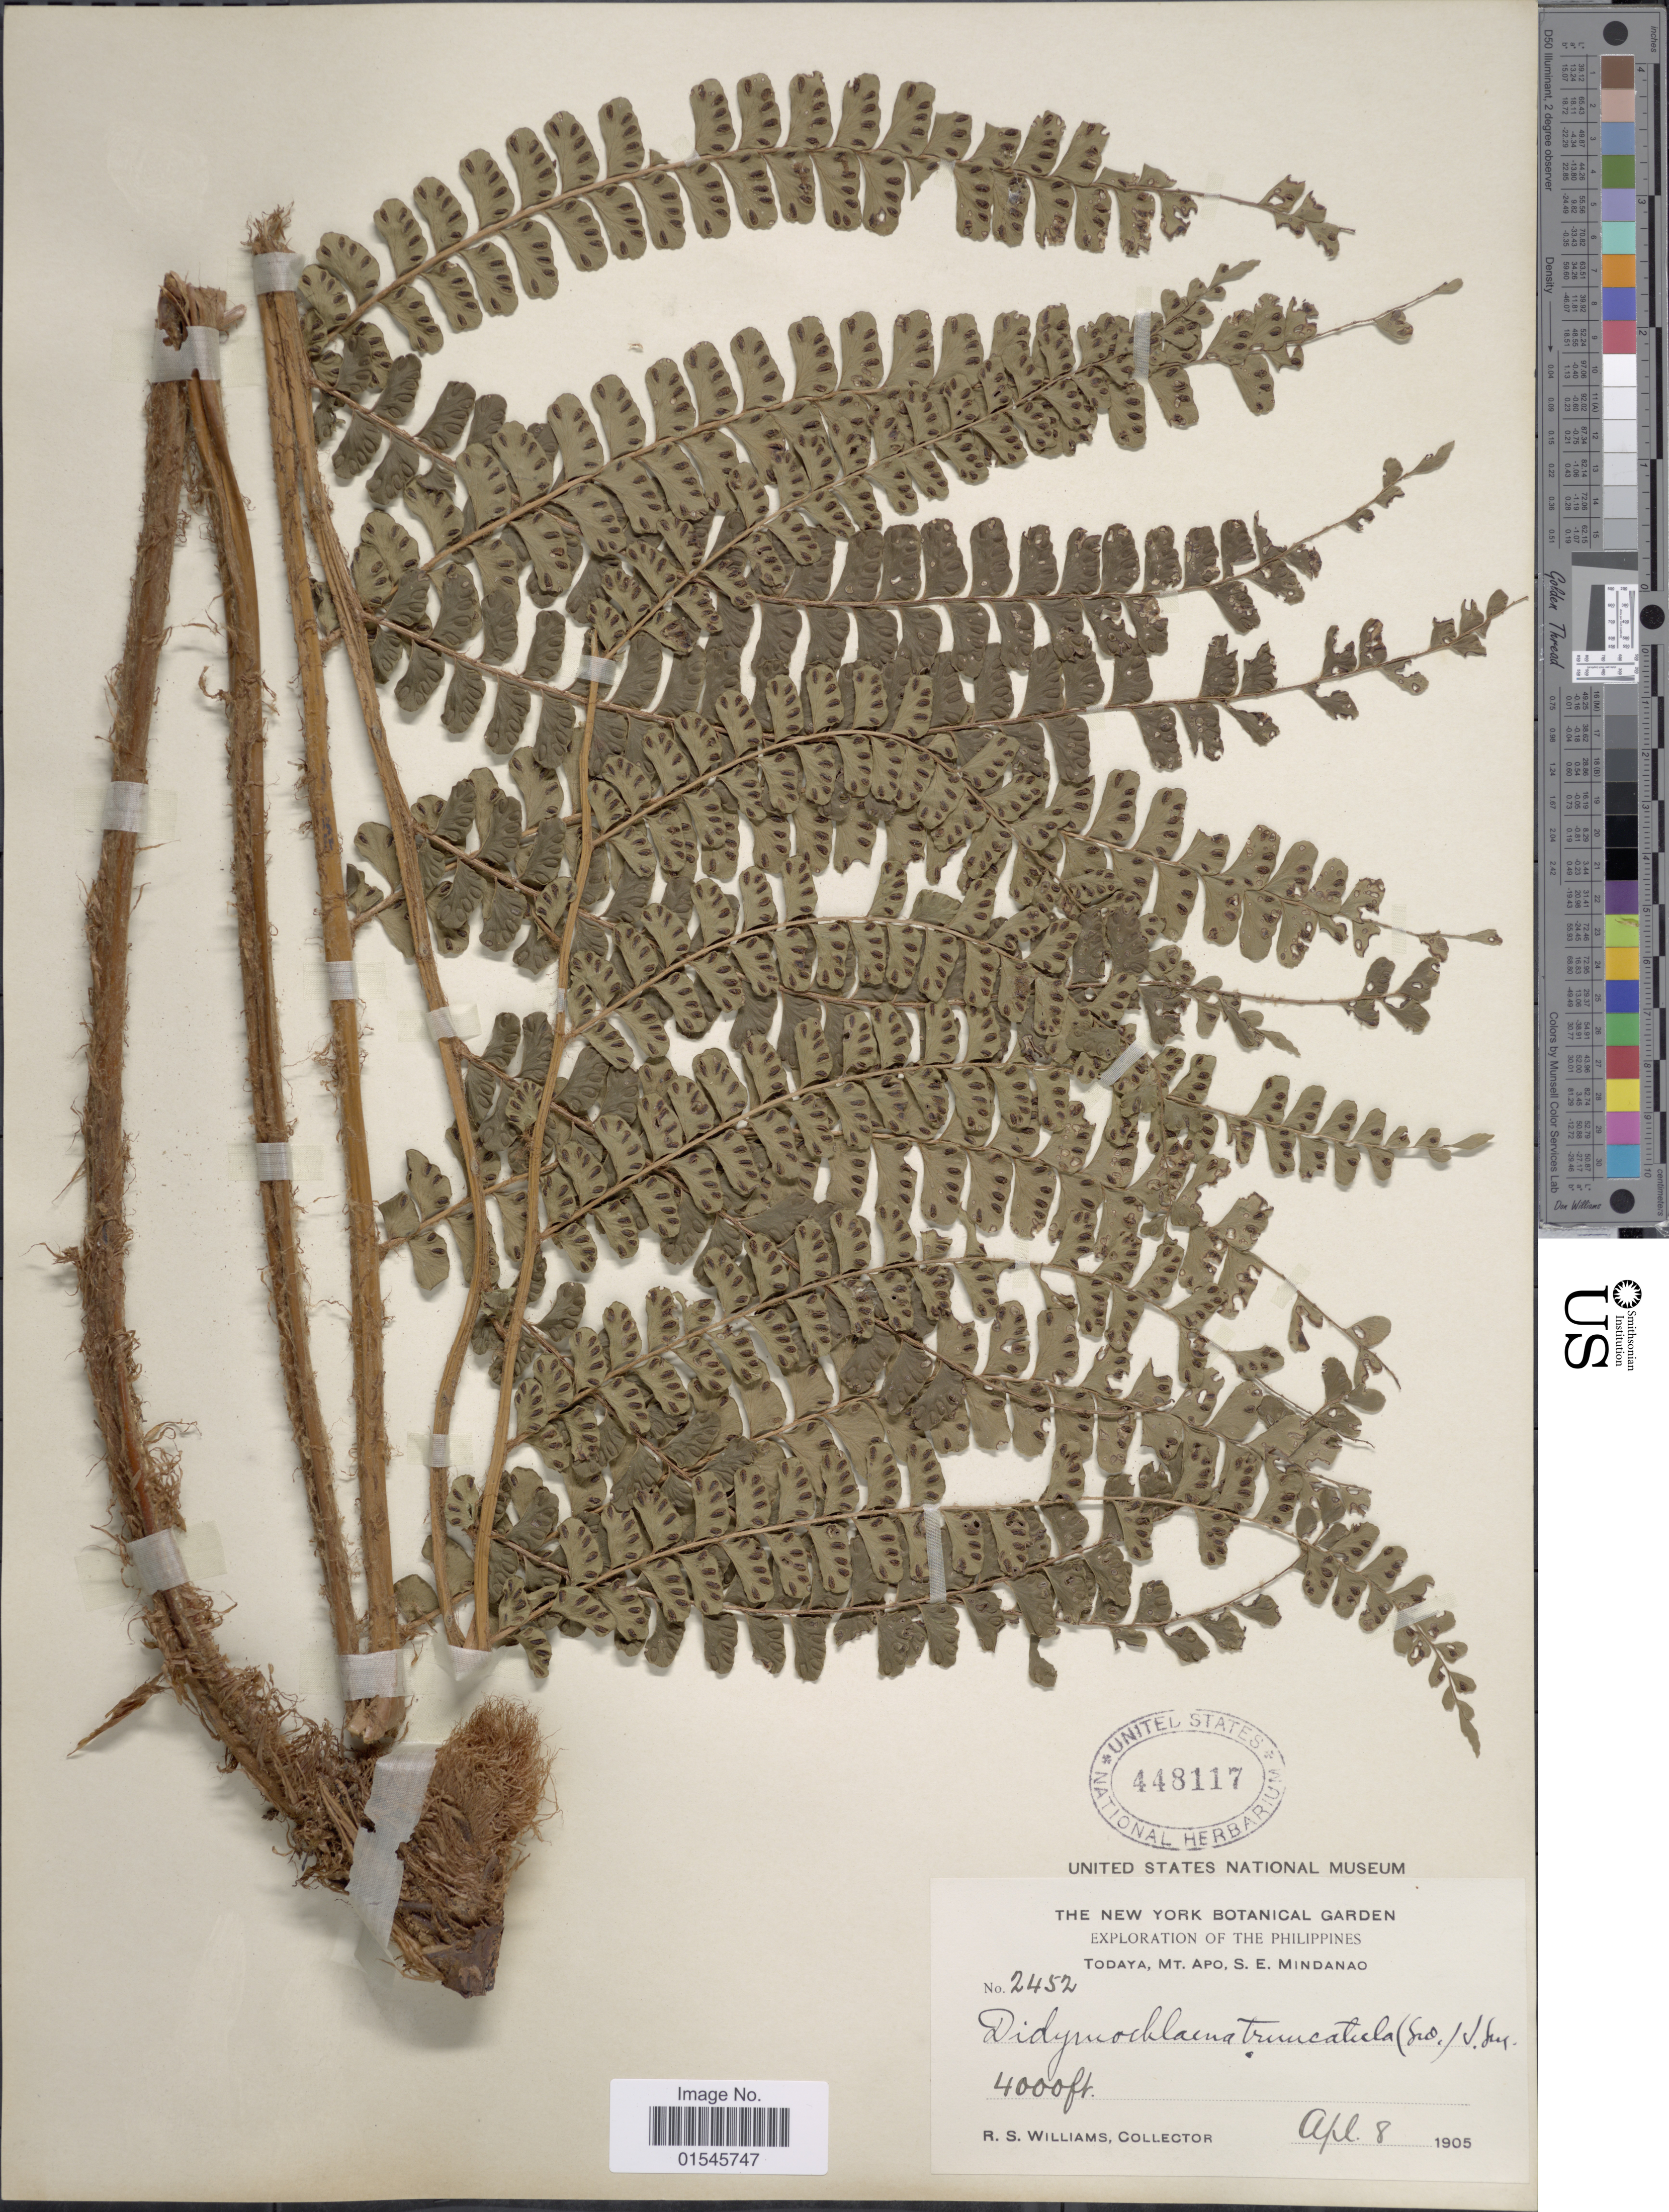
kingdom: Plantae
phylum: Tracheophyta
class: Polypodiopsida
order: Polypodiales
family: Didymochlaenaceae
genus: Didymochlaena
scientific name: Didymochlaena truncatula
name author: (Sw.) J. Sm.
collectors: R. S. Williams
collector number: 2452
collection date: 1905-04-08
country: Philippines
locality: Todaya, Mt. Apo, S.E. Mindanao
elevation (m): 1219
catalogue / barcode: US 448117